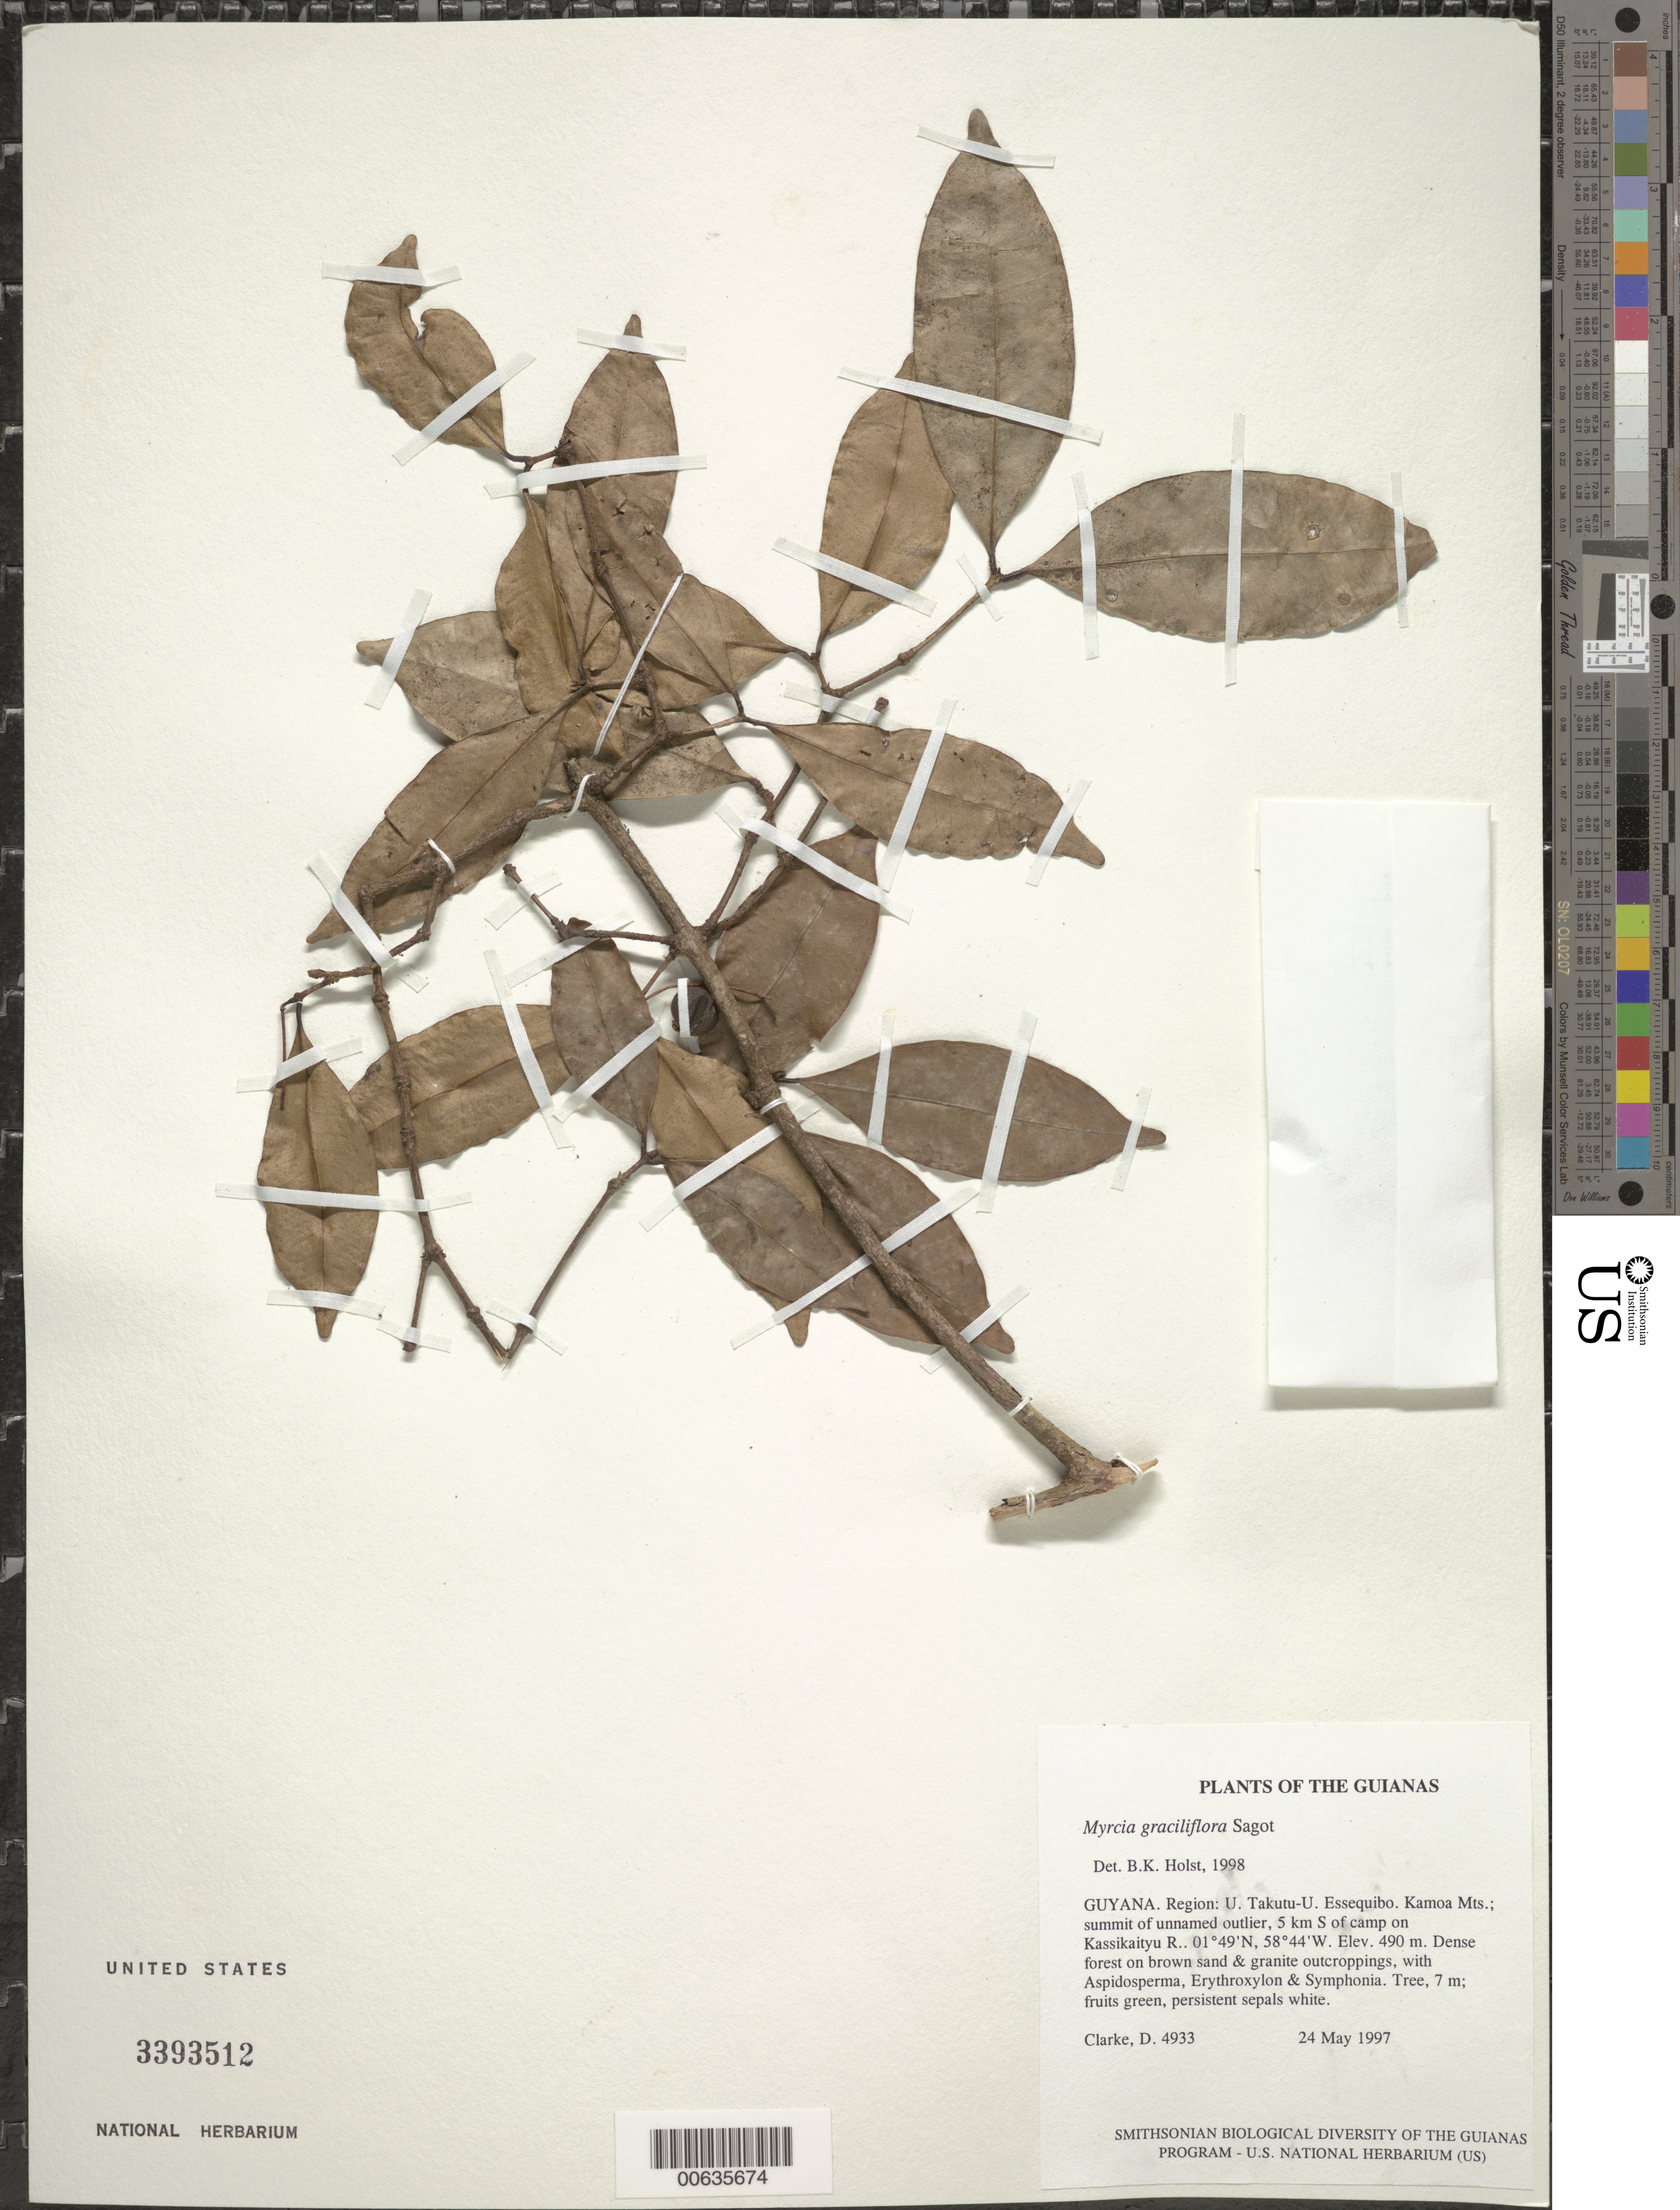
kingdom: Plantae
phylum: Tracheophyta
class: Magnoliopsida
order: Myrtales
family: Myrtaceae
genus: Myrcia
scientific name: Myrcia graciliflora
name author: Sagot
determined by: Holst, Bruce K.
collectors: H. D. Clarke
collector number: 4933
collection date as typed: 24 May 1997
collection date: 1997-05-24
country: Guyana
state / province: U. Takutu-U. Essequibo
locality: Kamoa Mts.; summit of unnamed outlier, 5 km S of camp on Kassikaityu R.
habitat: Dense forest on brown sand & granite outcroppings, with Aspidosperma, Erythroxylum & Symphonia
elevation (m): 490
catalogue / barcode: US 3393512